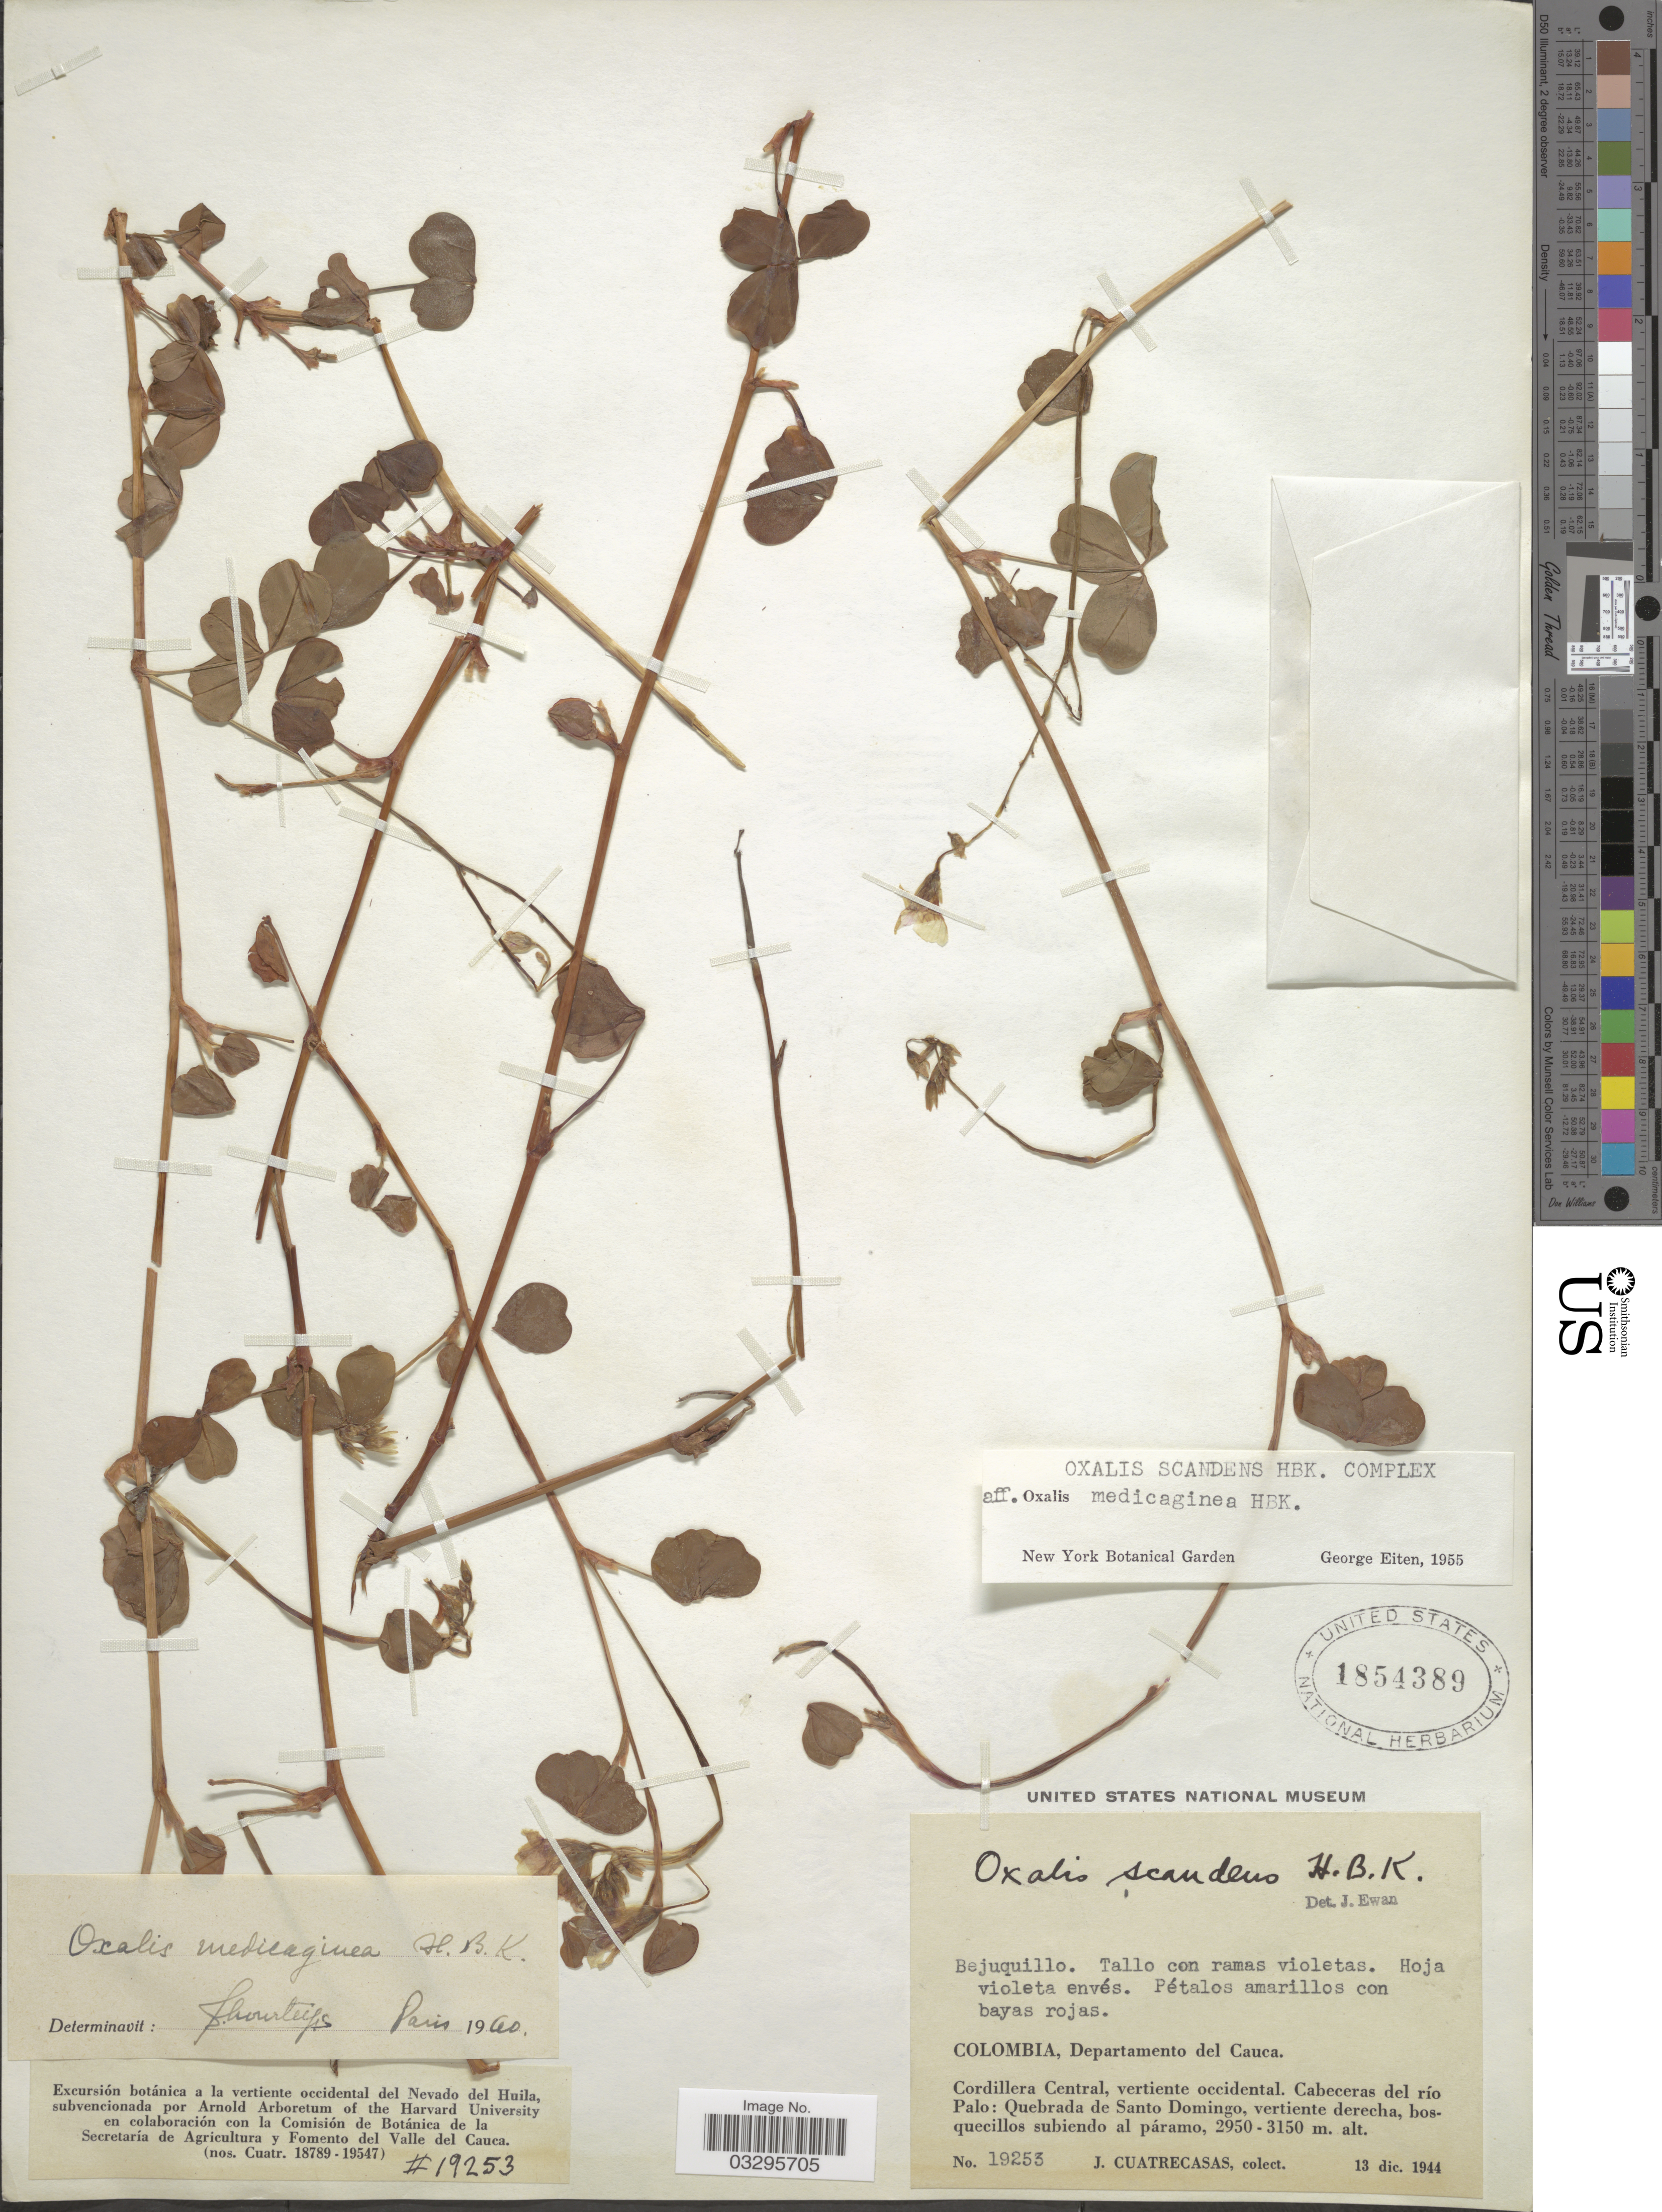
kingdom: Plantae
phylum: Tracheophyta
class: Magnoliopsida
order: Oxalidales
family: Oxalidaceae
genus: Oxalis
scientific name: Oxalis medicaginea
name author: Kunth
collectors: J. Cuatrecasas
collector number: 19253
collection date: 1944-12-13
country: Colombia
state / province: Cauca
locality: Departamento del Cauca. Cordillera Central, vertiente occidental. Cabeceras del río Palo: Quebrada de Santo Domingo.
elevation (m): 2950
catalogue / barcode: US 1854389